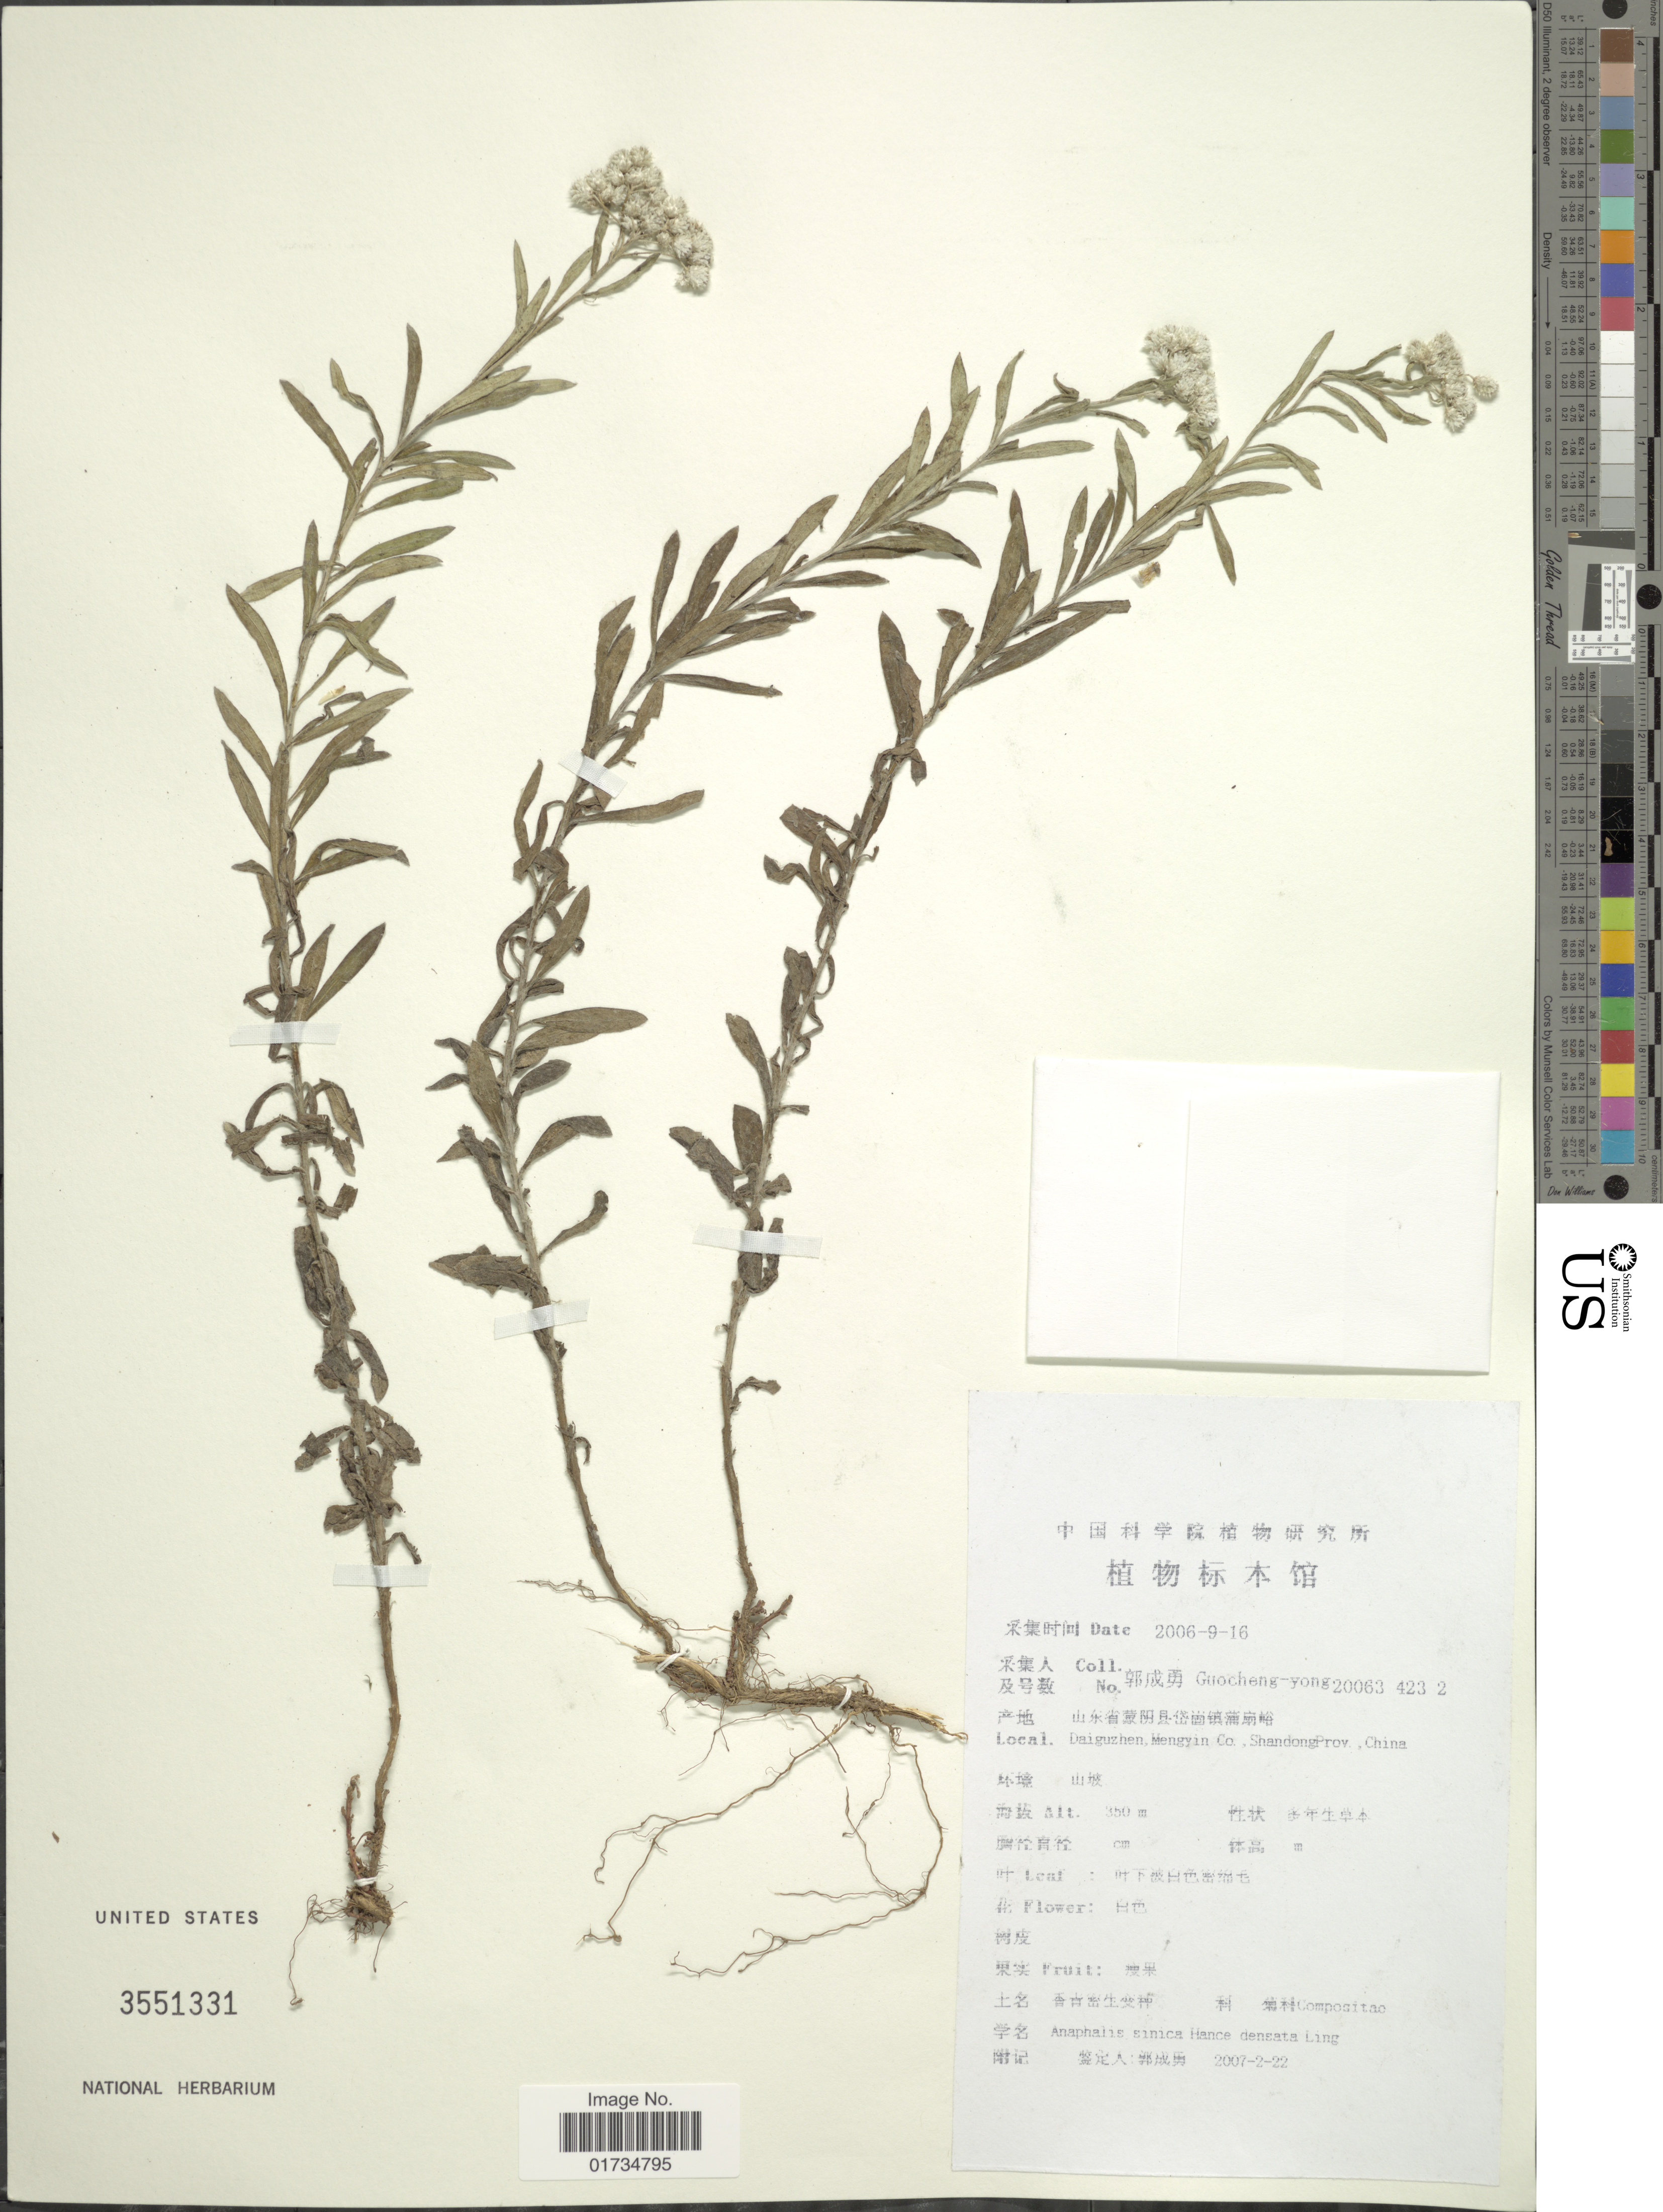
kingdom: Plantae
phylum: Tracheophyta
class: Magnoliopsida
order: Asterales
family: Asteraceae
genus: Anaphalis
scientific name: Anaphalis sinica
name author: Hance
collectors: Guo cheng-yong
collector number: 20063 423 2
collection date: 2006-09-16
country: China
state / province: Shandong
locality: Daiguzhen, Mengyin Co., Shandong. Prov., China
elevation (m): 350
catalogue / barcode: US 3551331